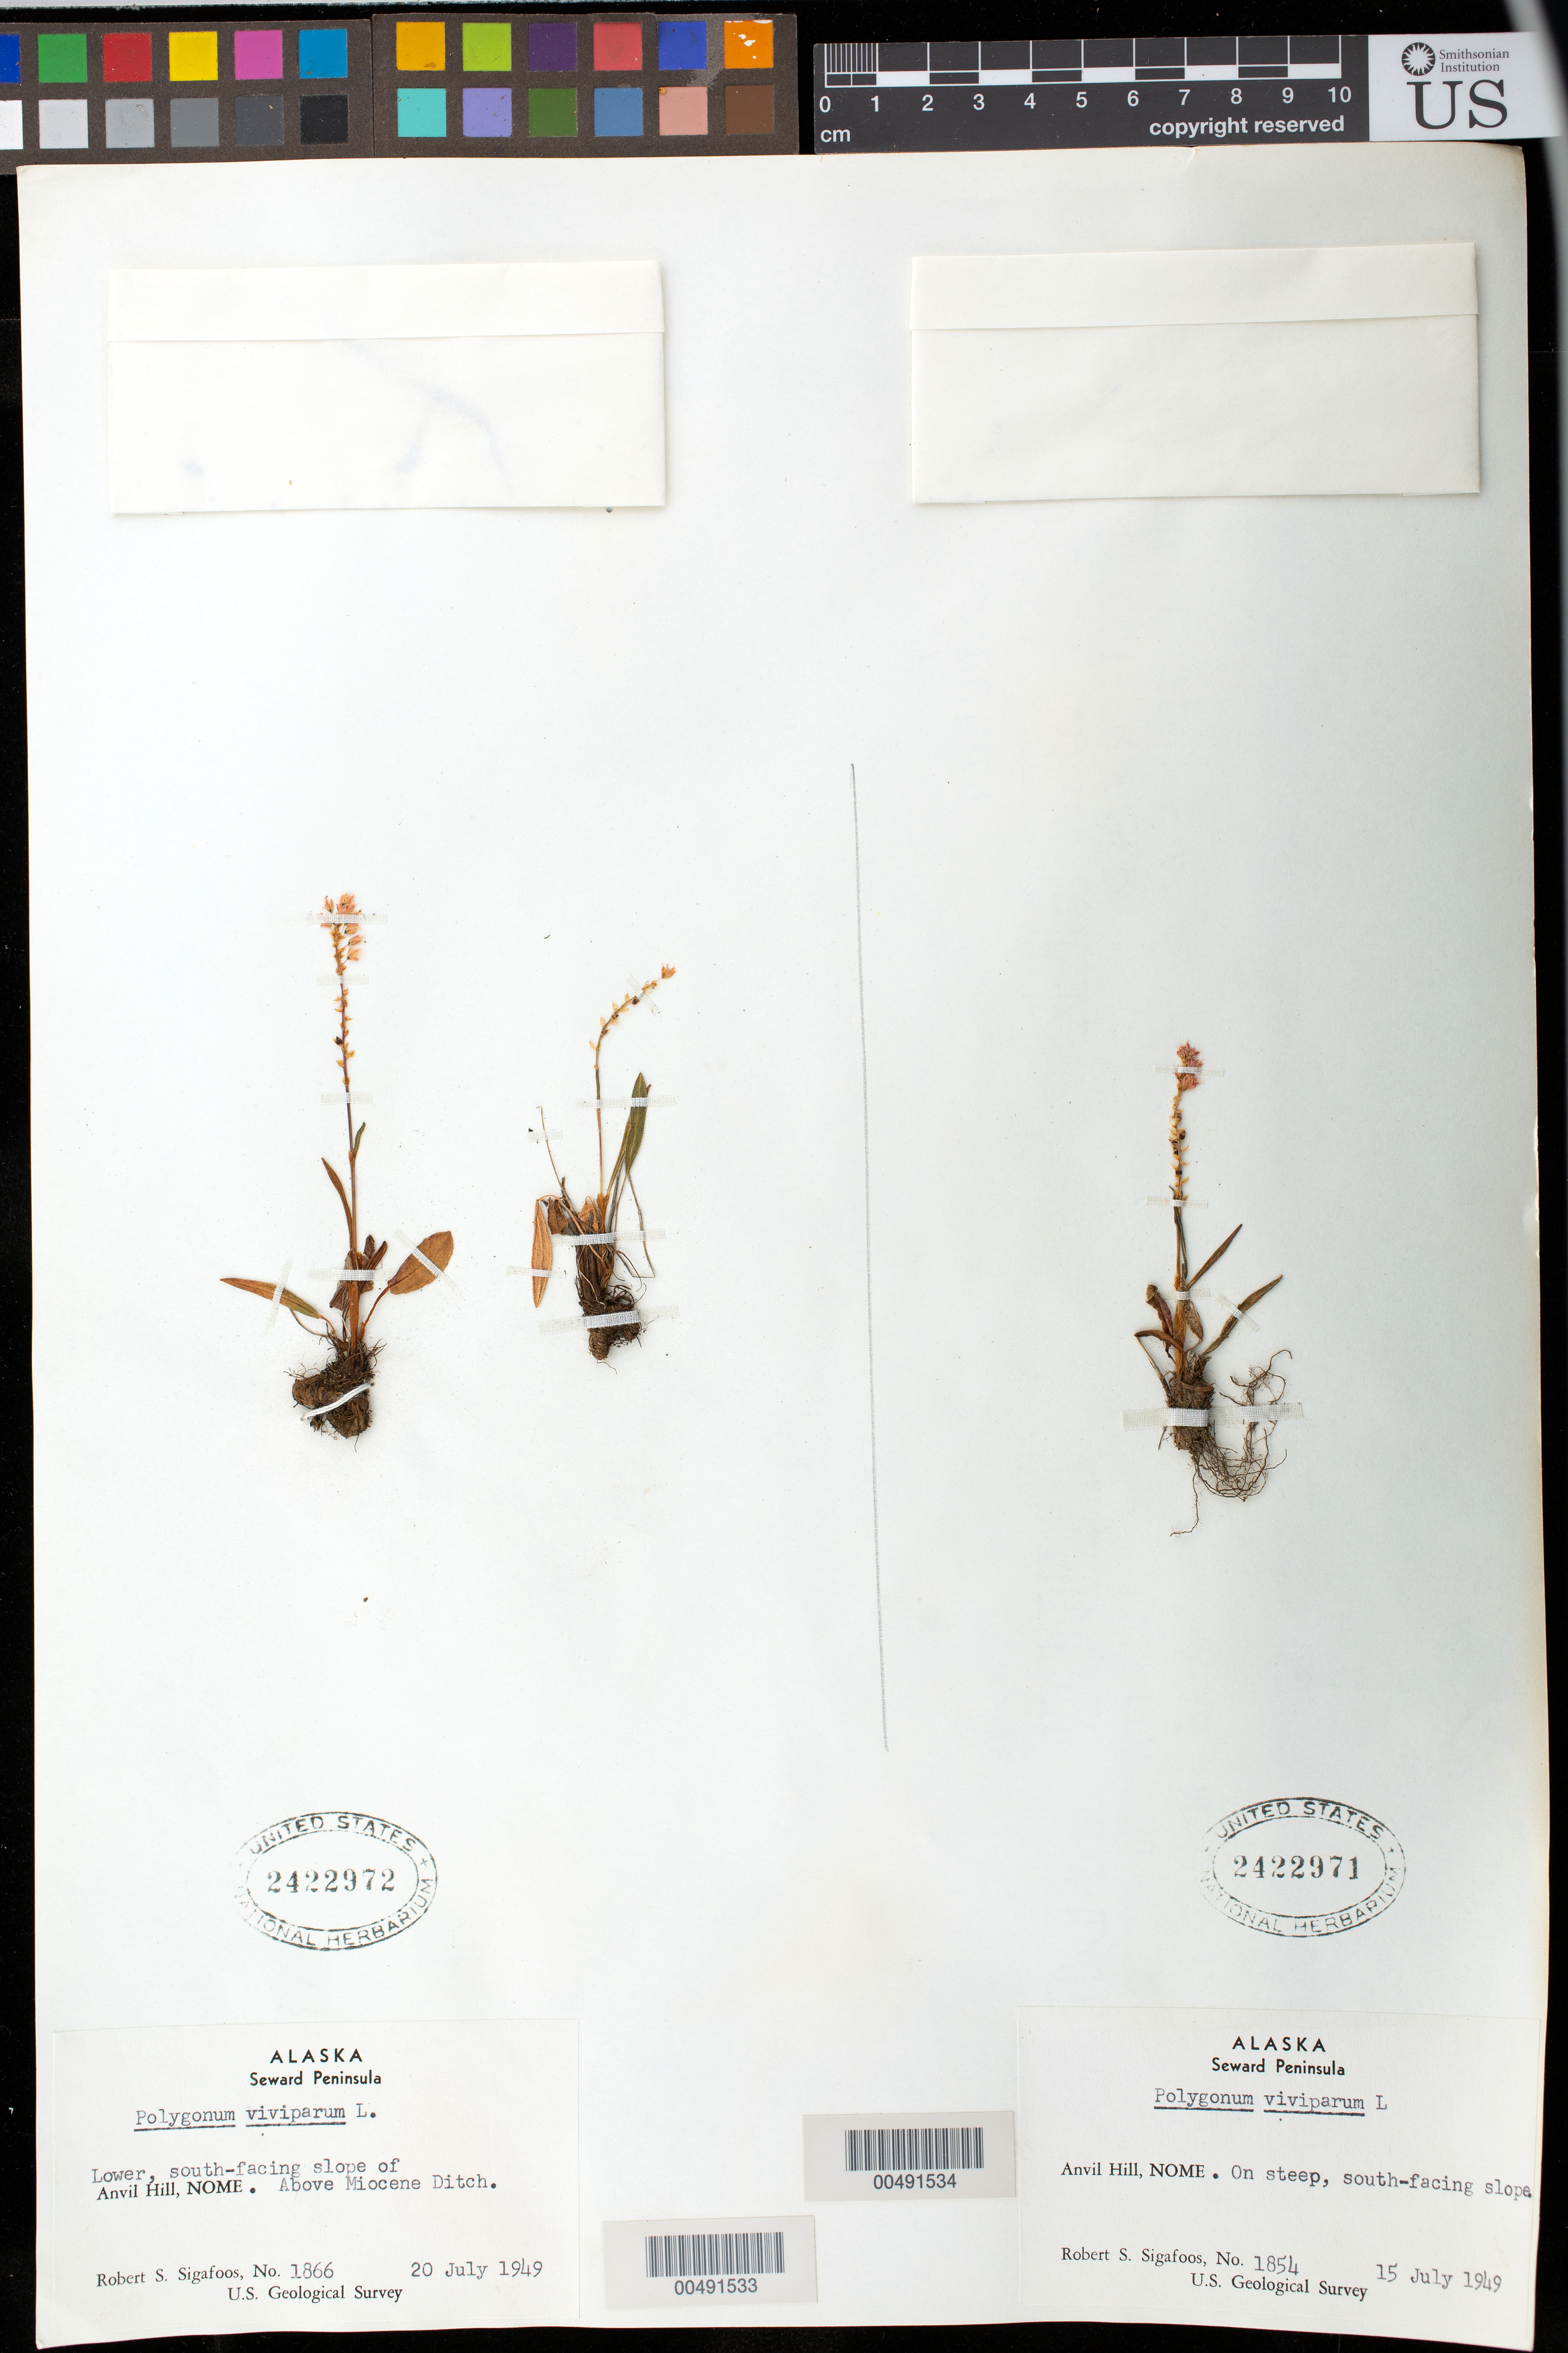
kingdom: Plantae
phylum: Tracheophyta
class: Magnoliopsida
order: Caryophyllales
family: Polygonaceae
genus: Bistorta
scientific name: Bistorta vivipara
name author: (L.) Delarbre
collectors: R. Sigafoos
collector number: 1866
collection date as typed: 20 Jul 1949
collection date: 1949-07-20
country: United States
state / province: Alaska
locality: Seward Peninsula, Nome, Anvil Hill, above Miocene Ditch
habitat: lower south facing slope of hill, above ditch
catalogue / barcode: US 2422972